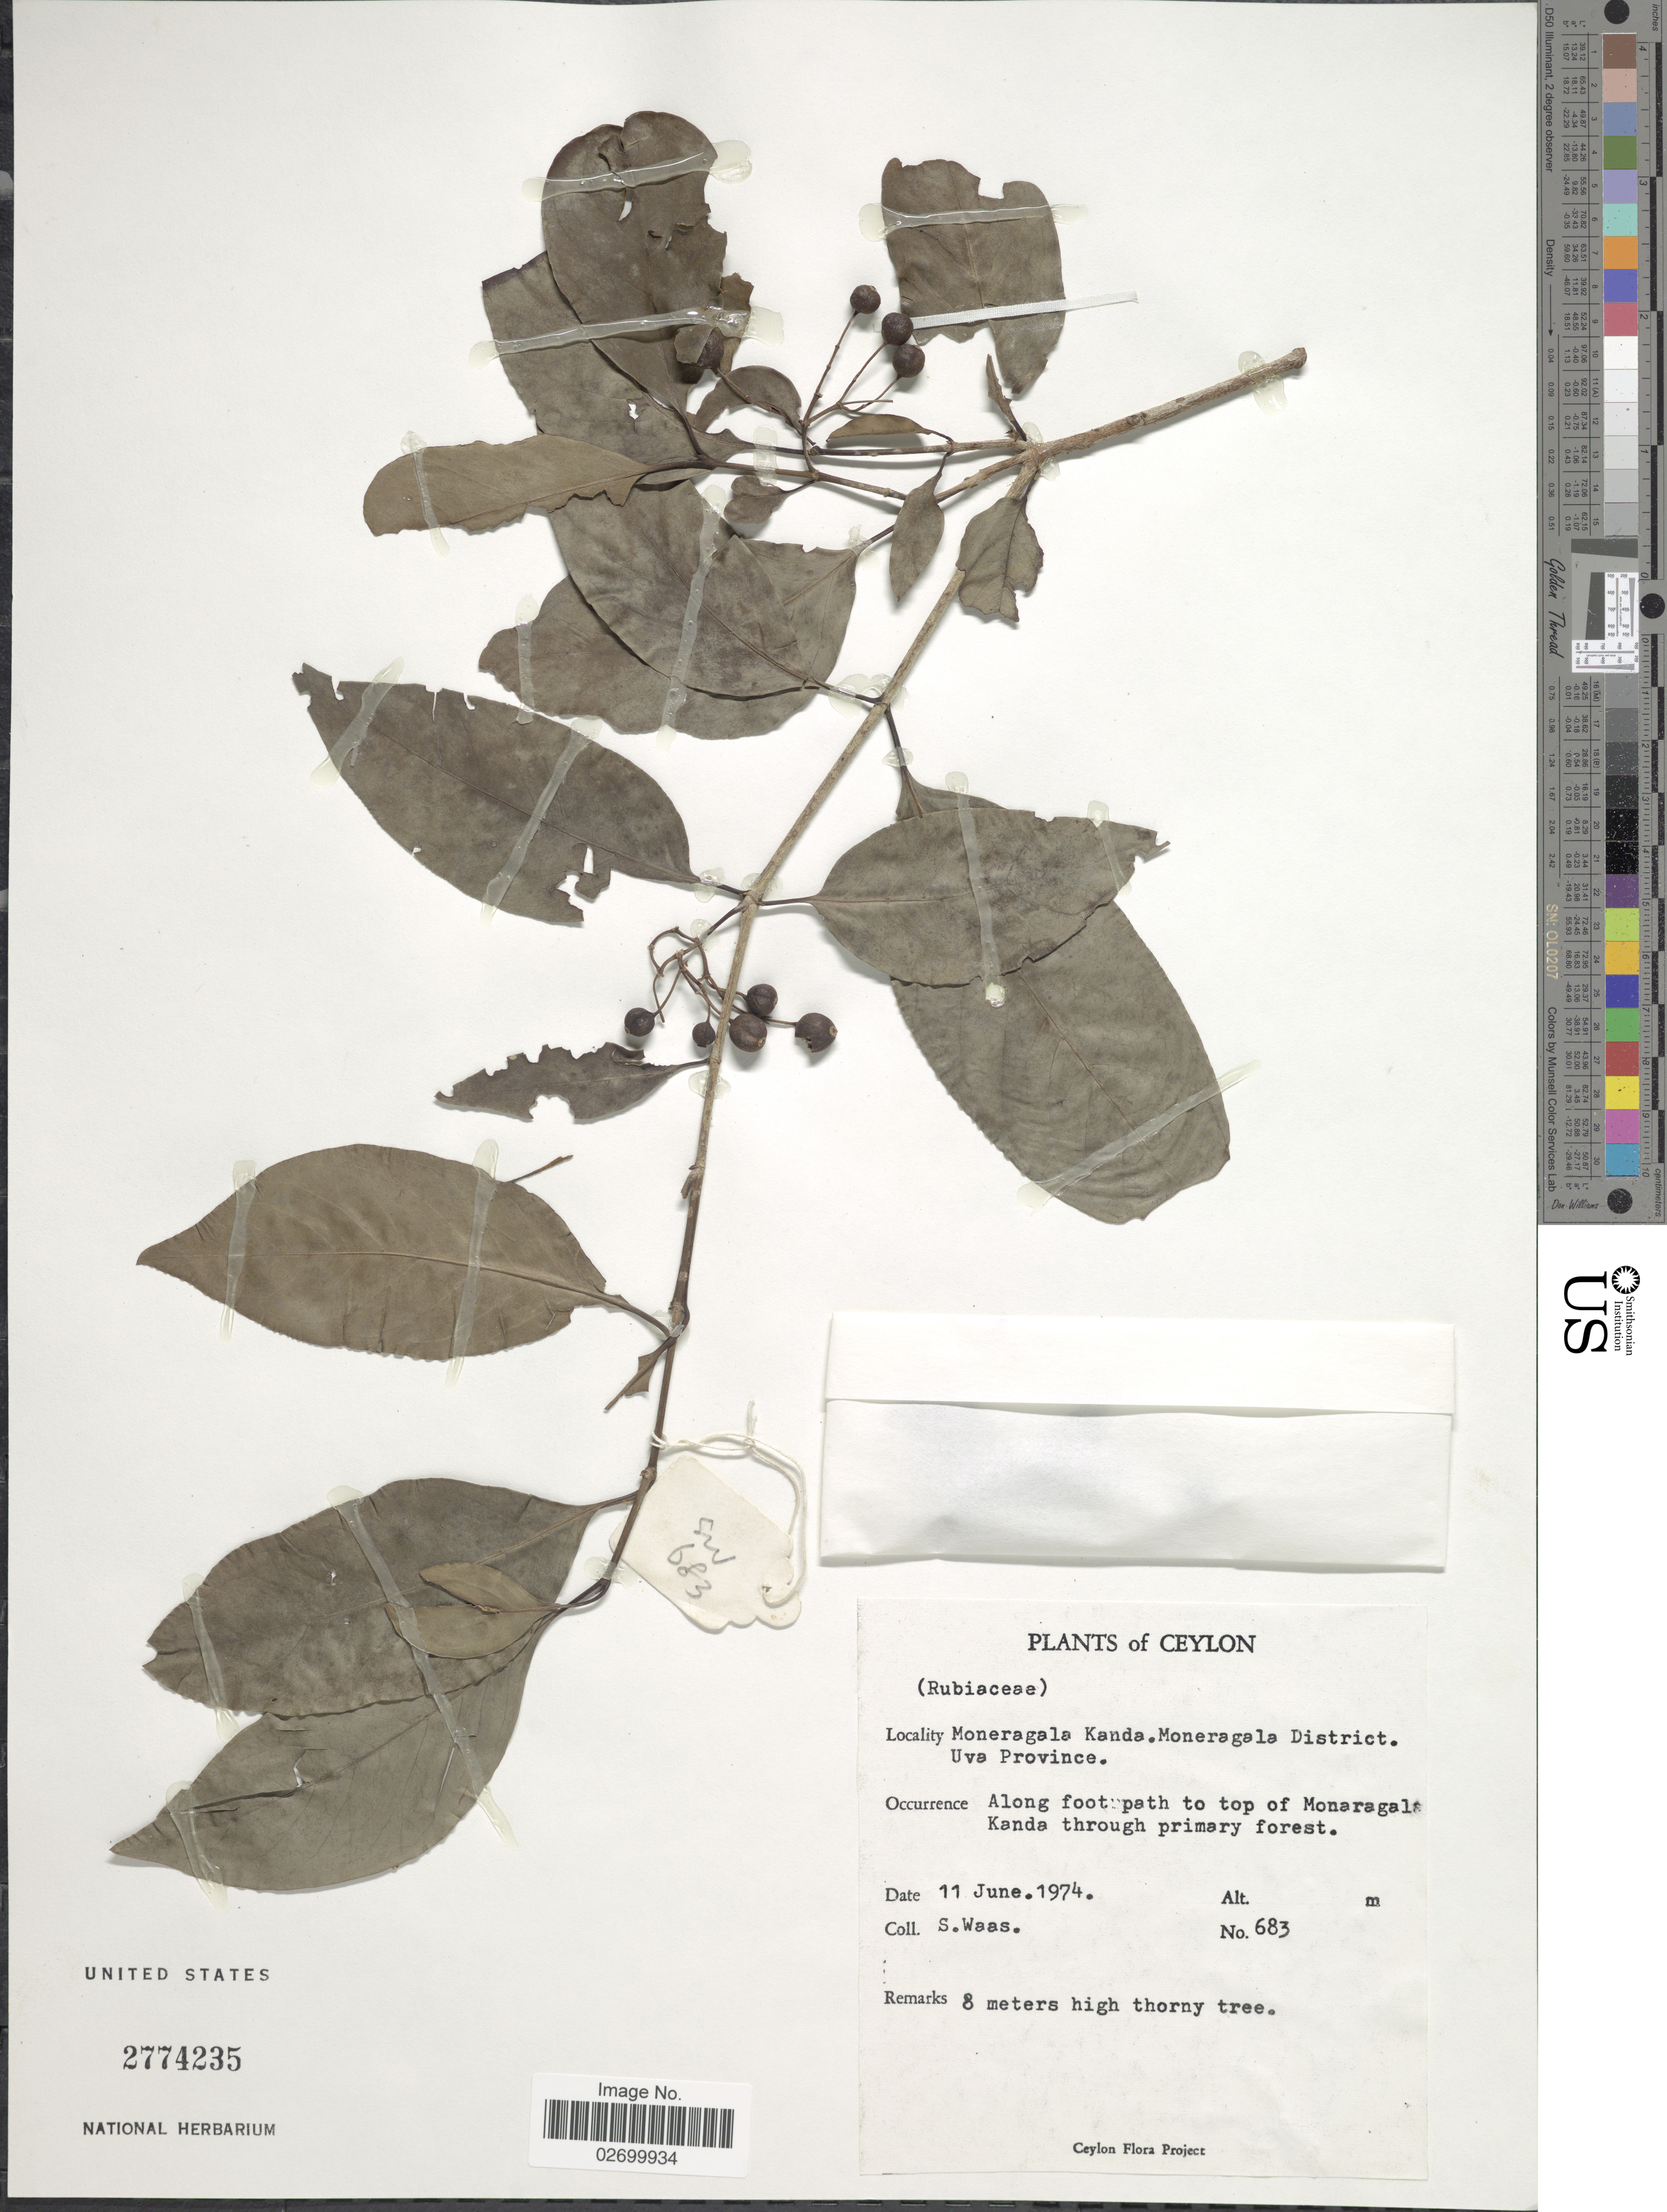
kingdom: Plantae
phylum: Tracheophyta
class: Magnoliopsida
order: Gentianales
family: Rubiaceae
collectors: S. Waas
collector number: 683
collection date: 1974-06-11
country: Sri Lanka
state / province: Uva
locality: Ceylon, Moneragala Kanda. Moneragala District. Along foot path to top of Monaragala Kanda through primary forest.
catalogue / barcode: US 2774235